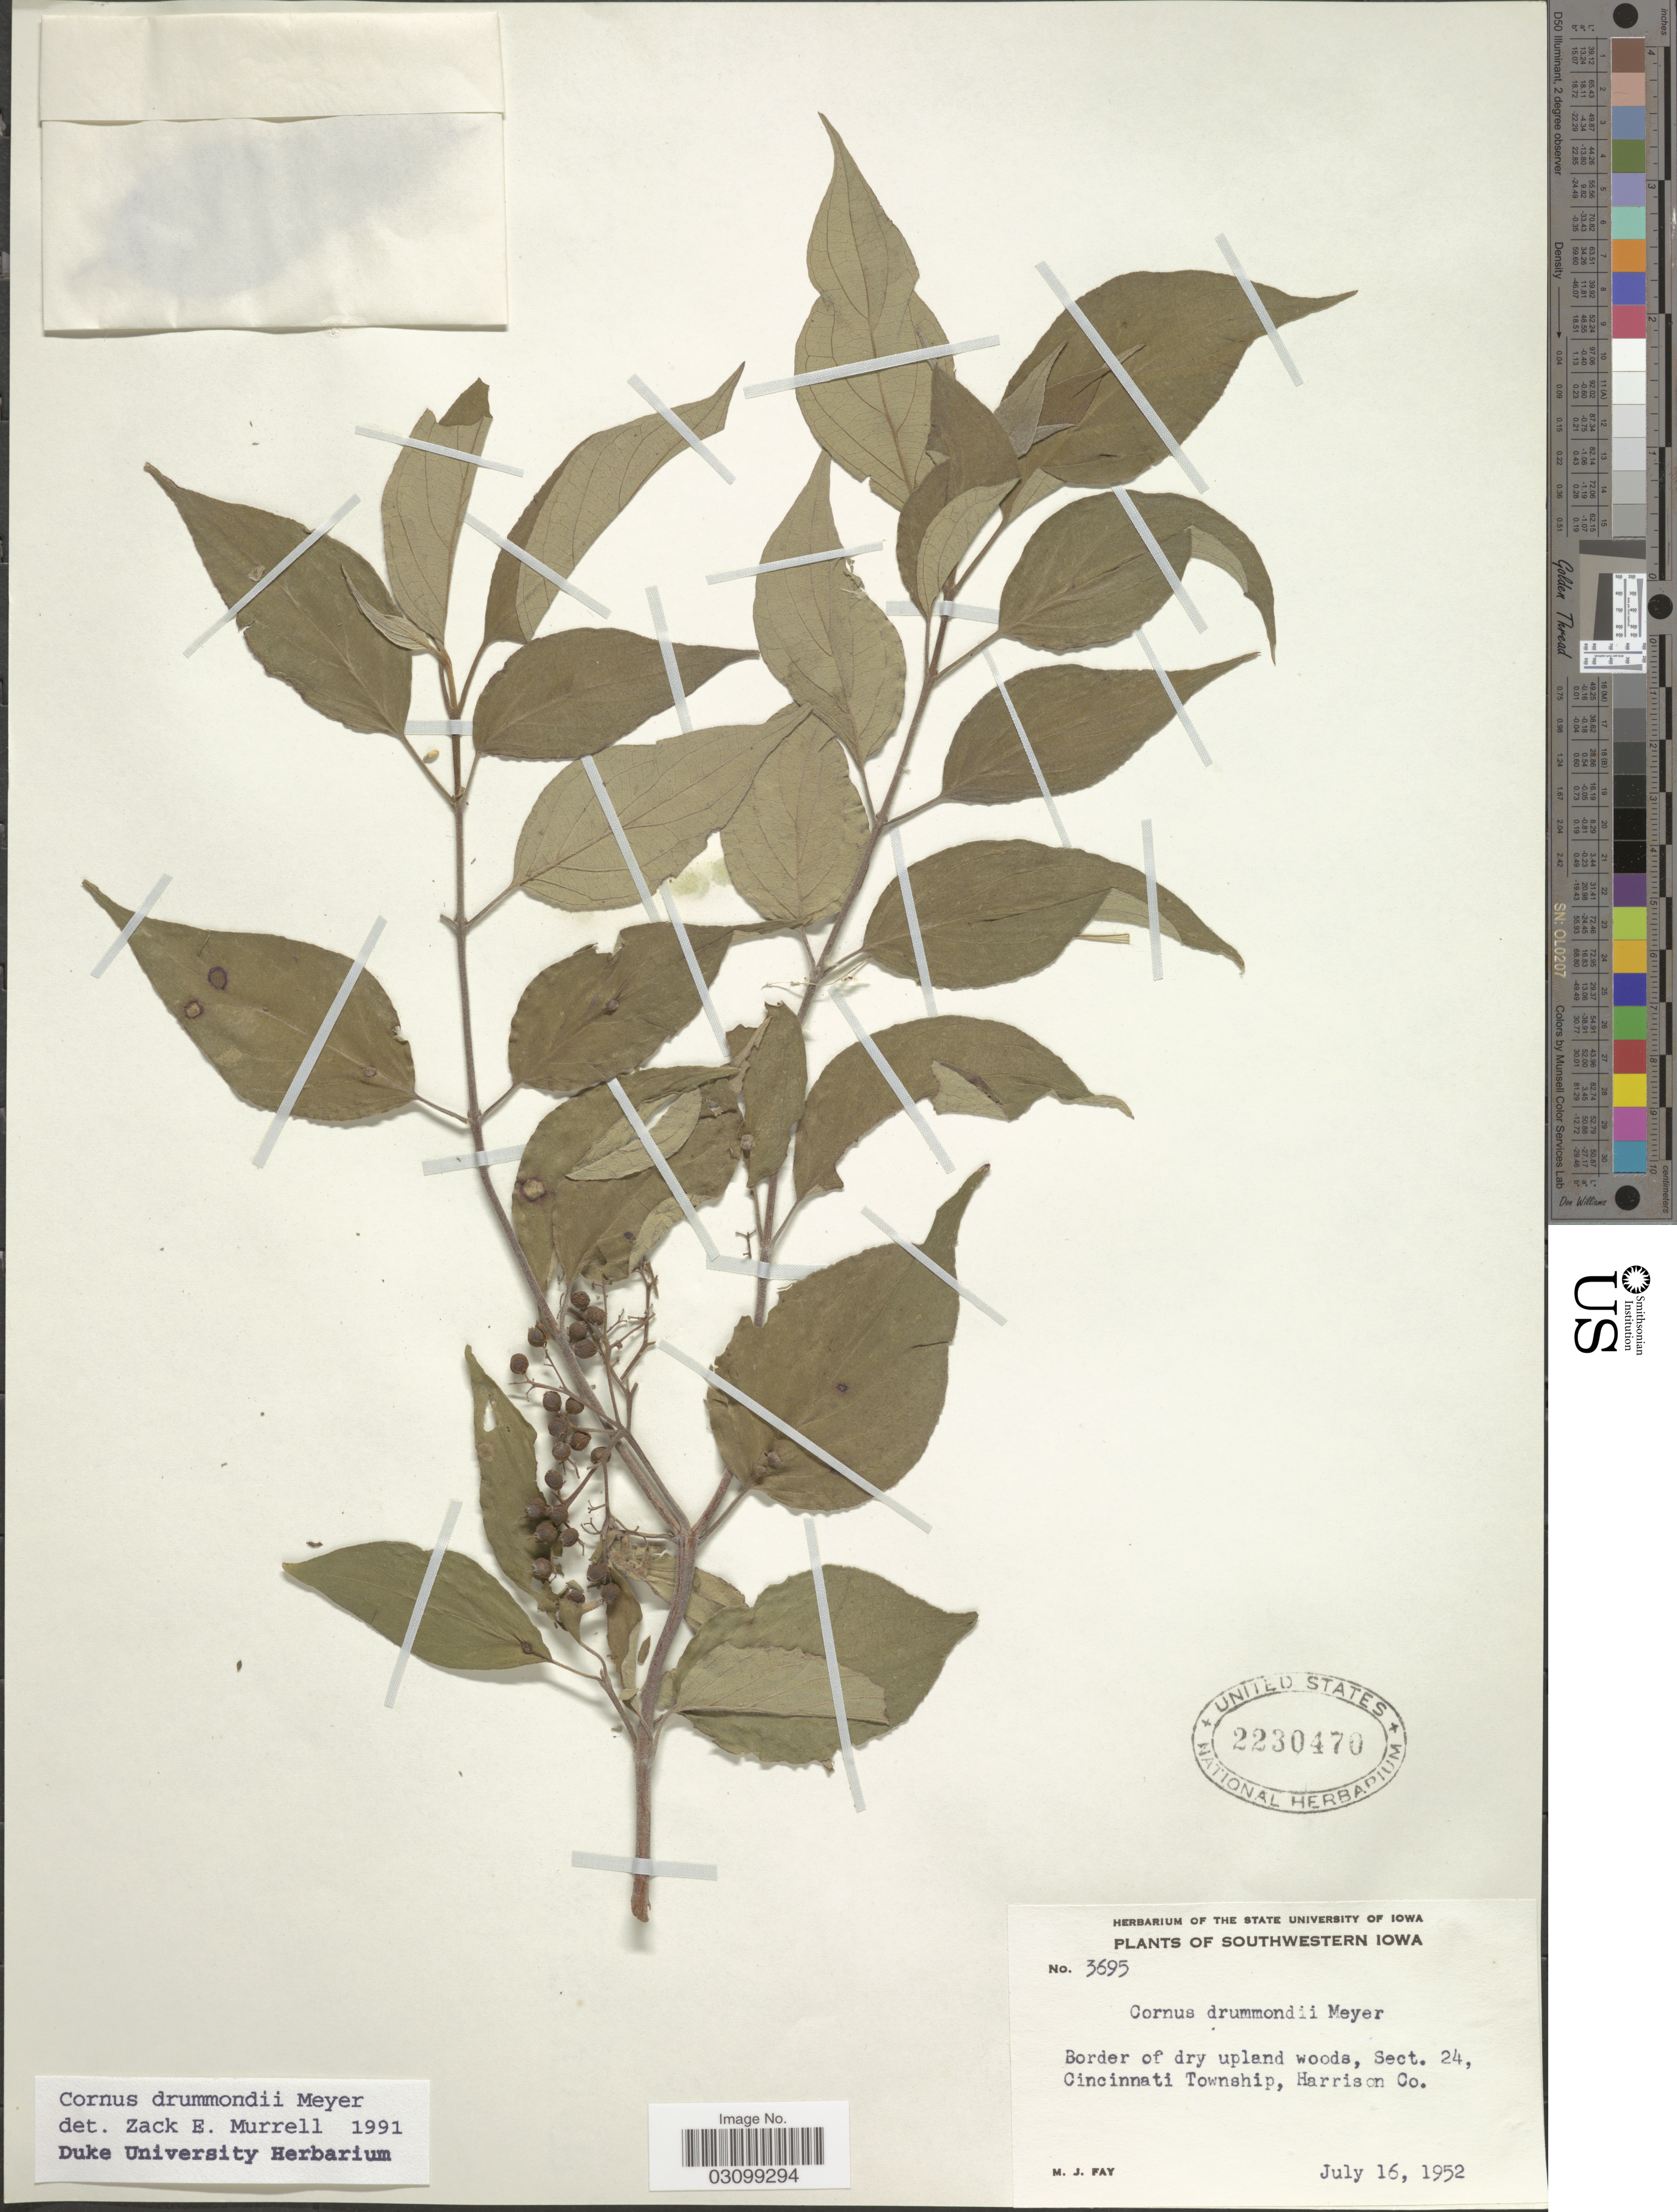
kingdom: Plantae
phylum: Tracheophyta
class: Magnoliopsida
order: Cornales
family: Cornaceae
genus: Cornus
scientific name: Cornus drummondii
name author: C.A. Mey.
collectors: M. Fay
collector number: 3695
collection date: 1952-07-16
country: United States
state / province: Iowa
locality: Southwestern Iowa. Border of dry upland woods, Sect. 24, Cincinnati Township, Harrison Co.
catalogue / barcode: US 2230470